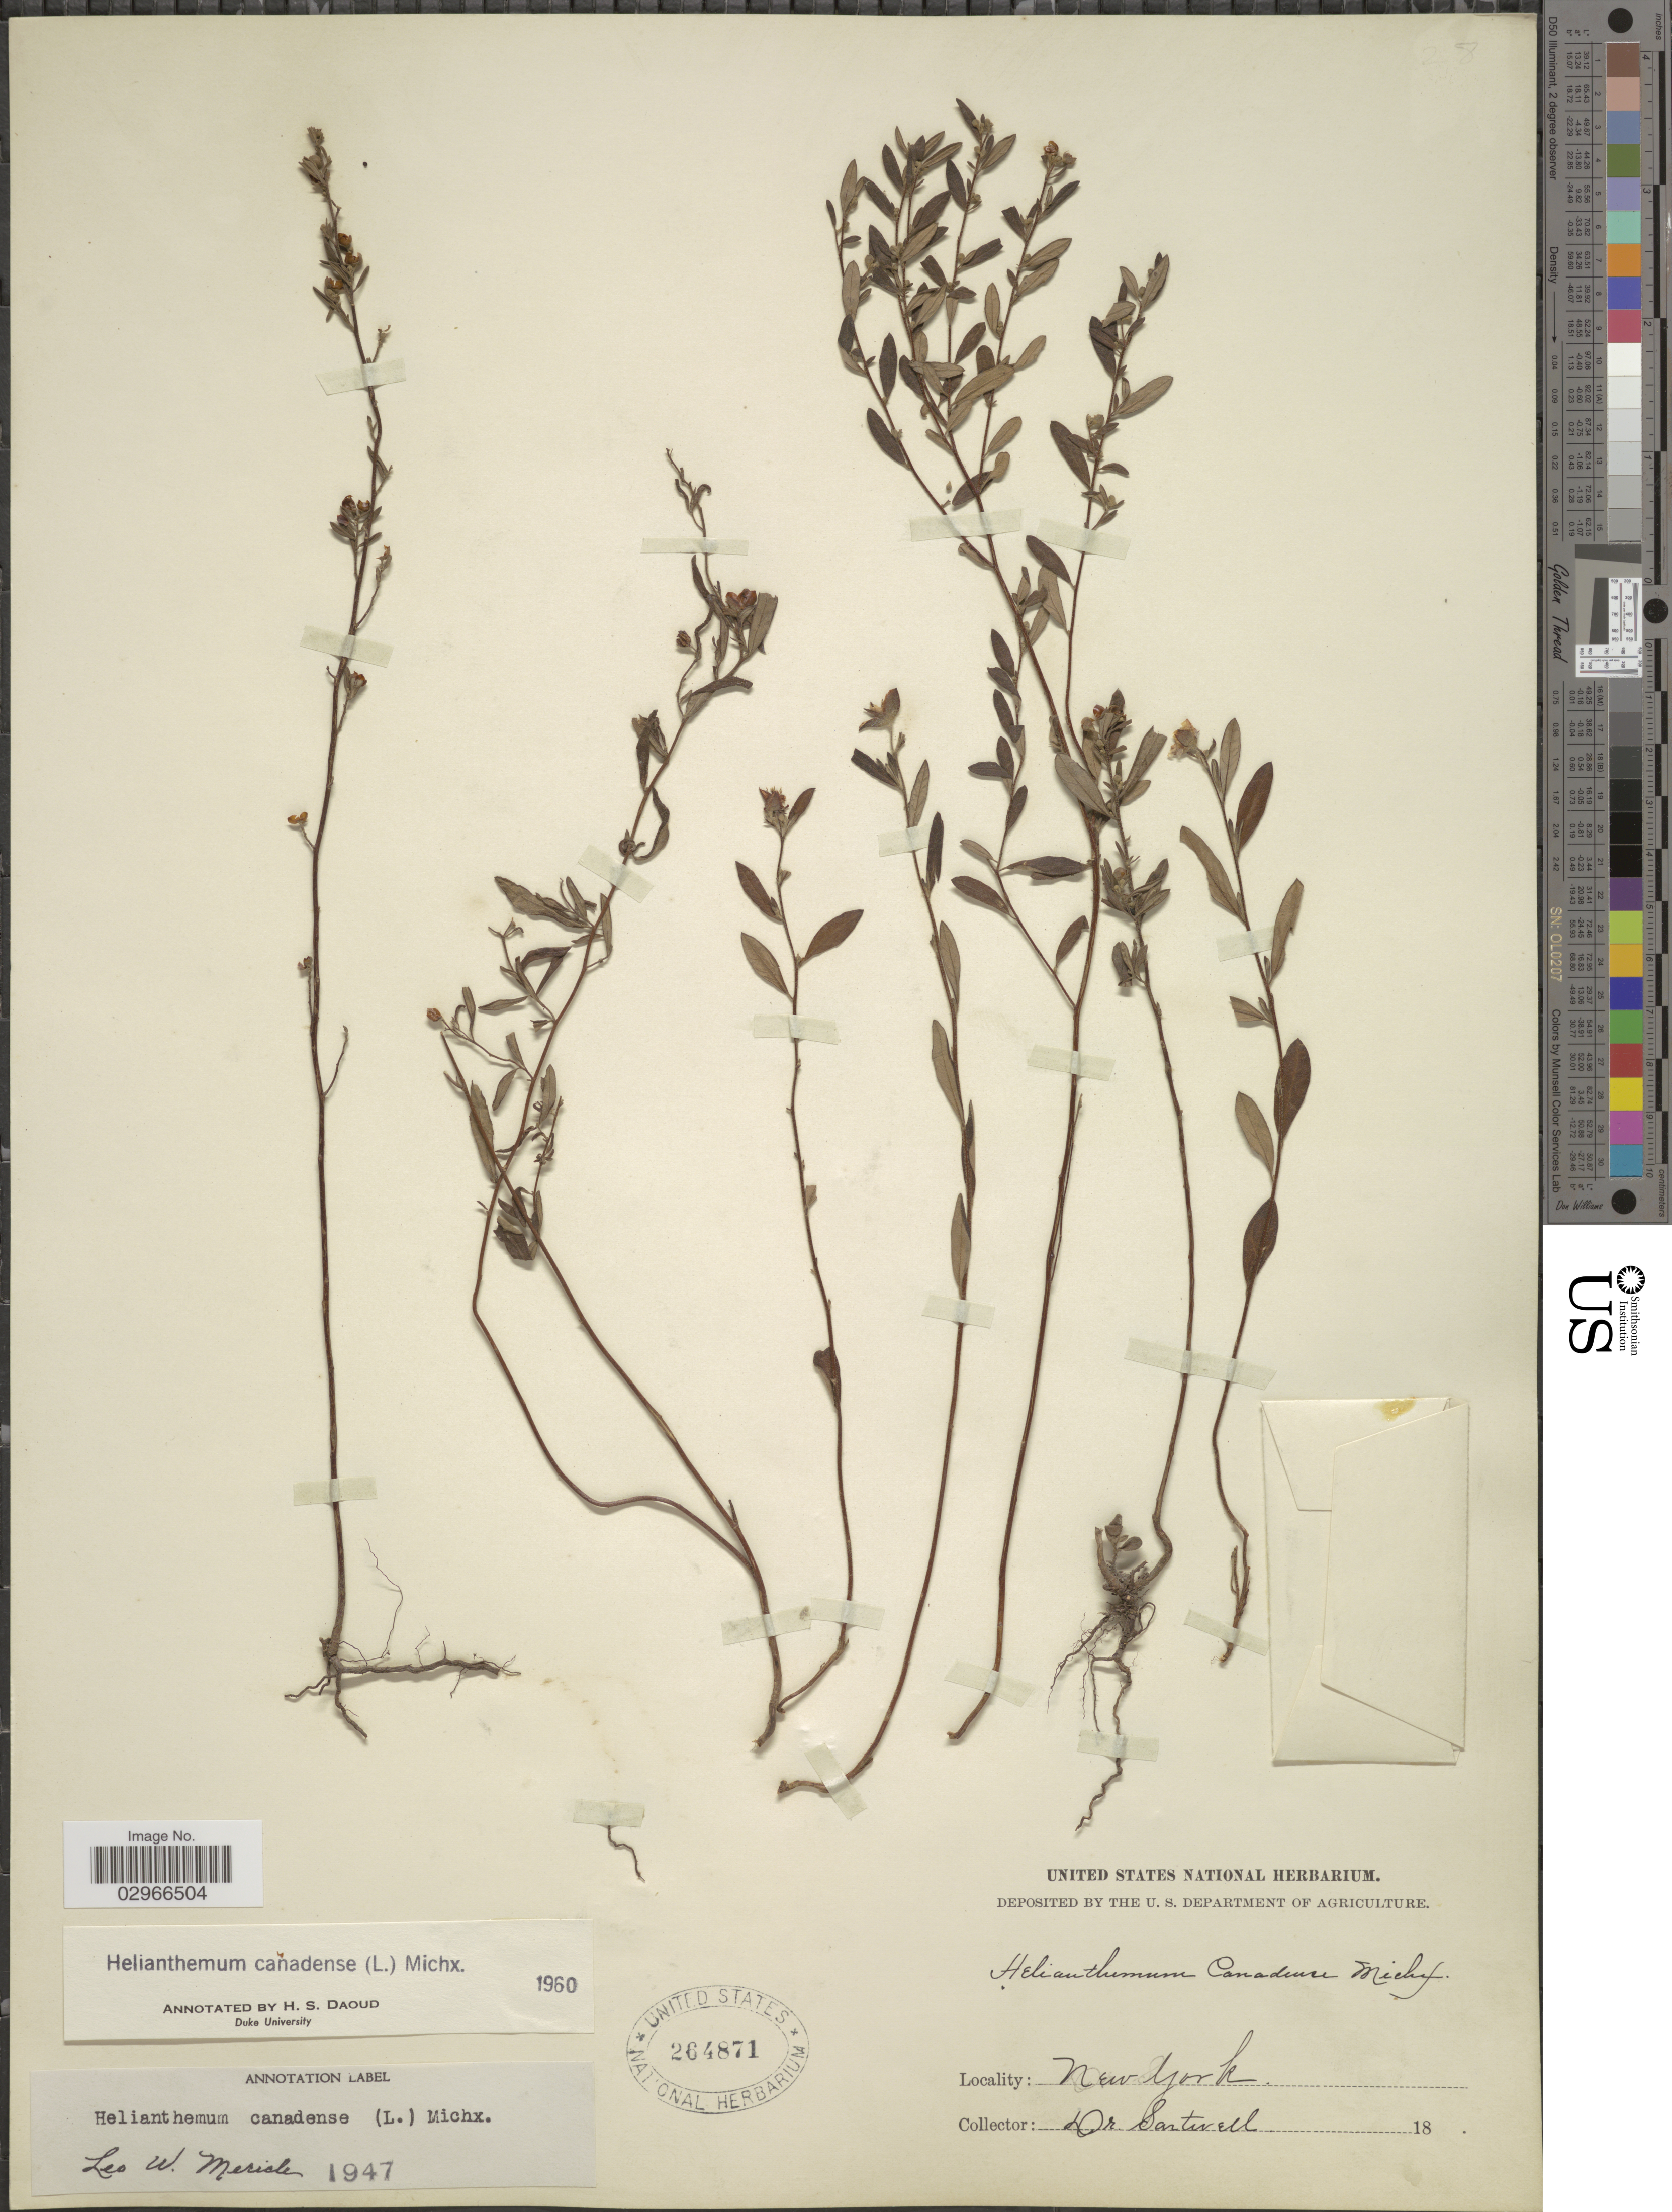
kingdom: Plantae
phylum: Tracheophyta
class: Magnoliopsida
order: Malvales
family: Cistaceae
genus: Helianthemum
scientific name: Helianthemum canadense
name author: (L.) Michx.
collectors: Sartwell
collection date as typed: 18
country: United States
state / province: New York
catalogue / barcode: US 204871